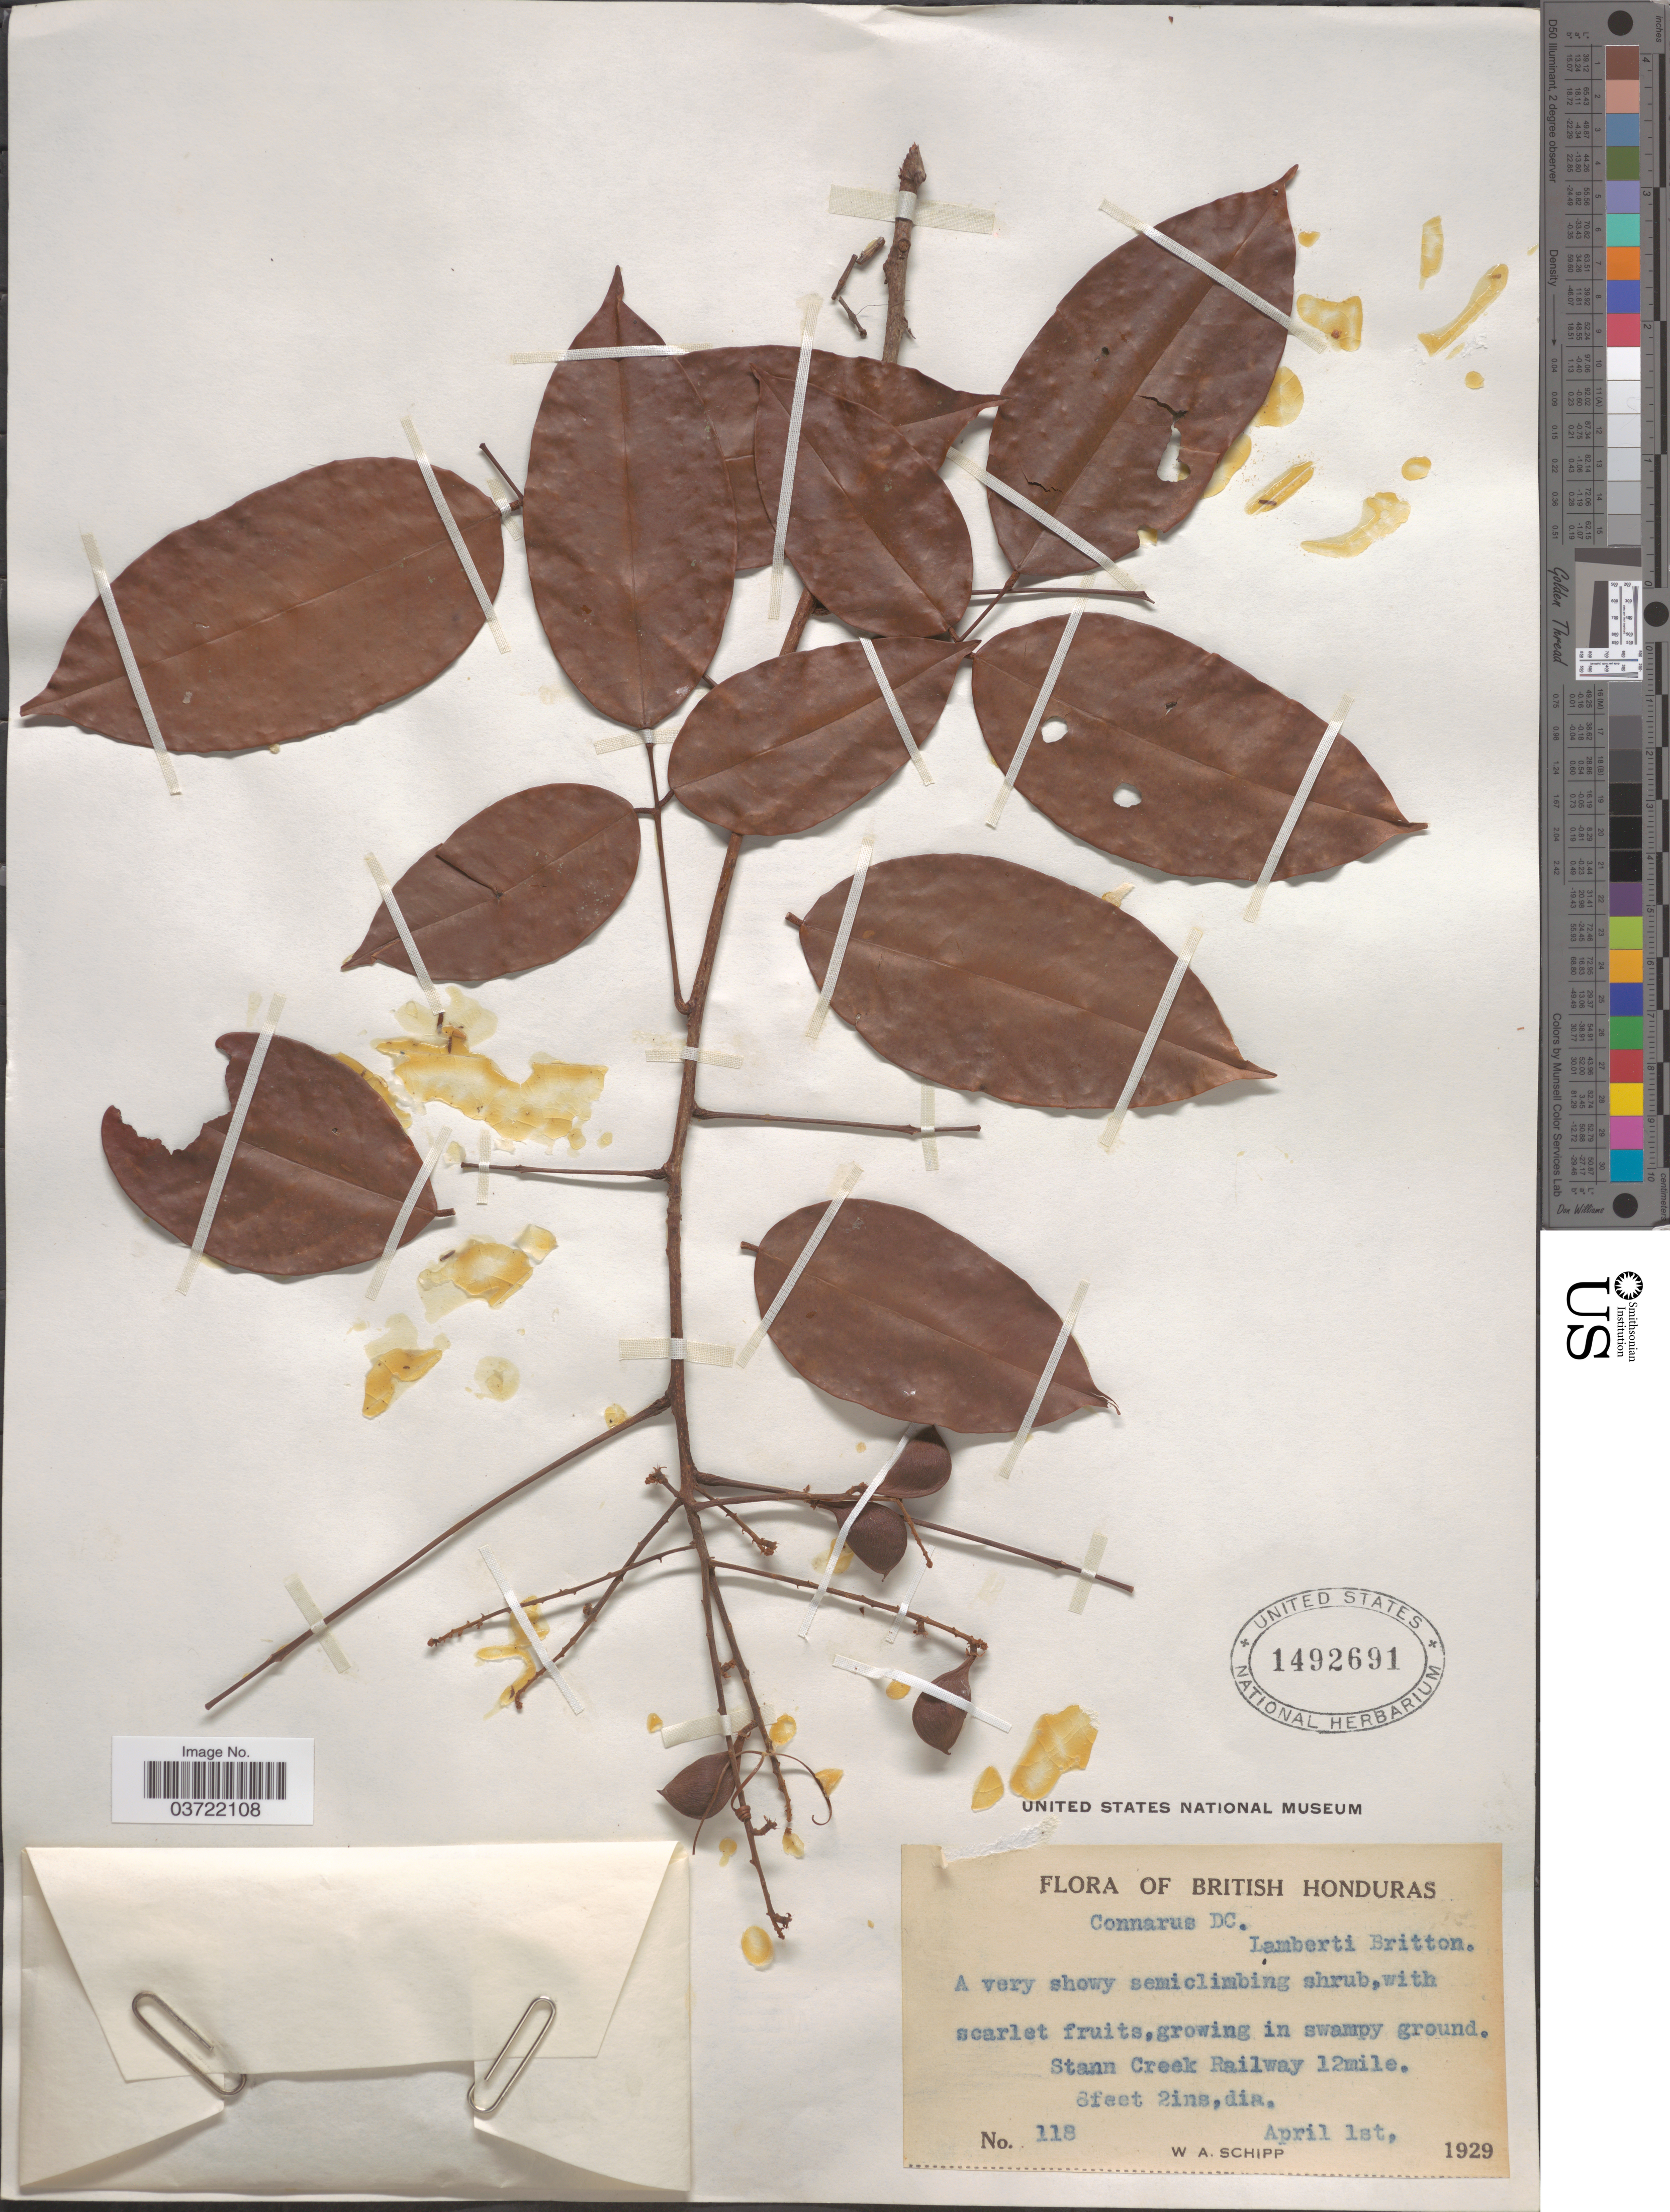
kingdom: Plantae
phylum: Tracheophyta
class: Magnoliopsida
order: Oxalidales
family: Connaraceae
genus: Connarus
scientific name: Connarus lambertii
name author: (DC.) Sagot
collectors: W. Schipp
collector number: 118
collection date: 1929-04-01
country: Belize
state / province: Stann Creek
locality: British Honduras. Stann Creek Railway 12 mile.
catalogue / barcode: US 1492691